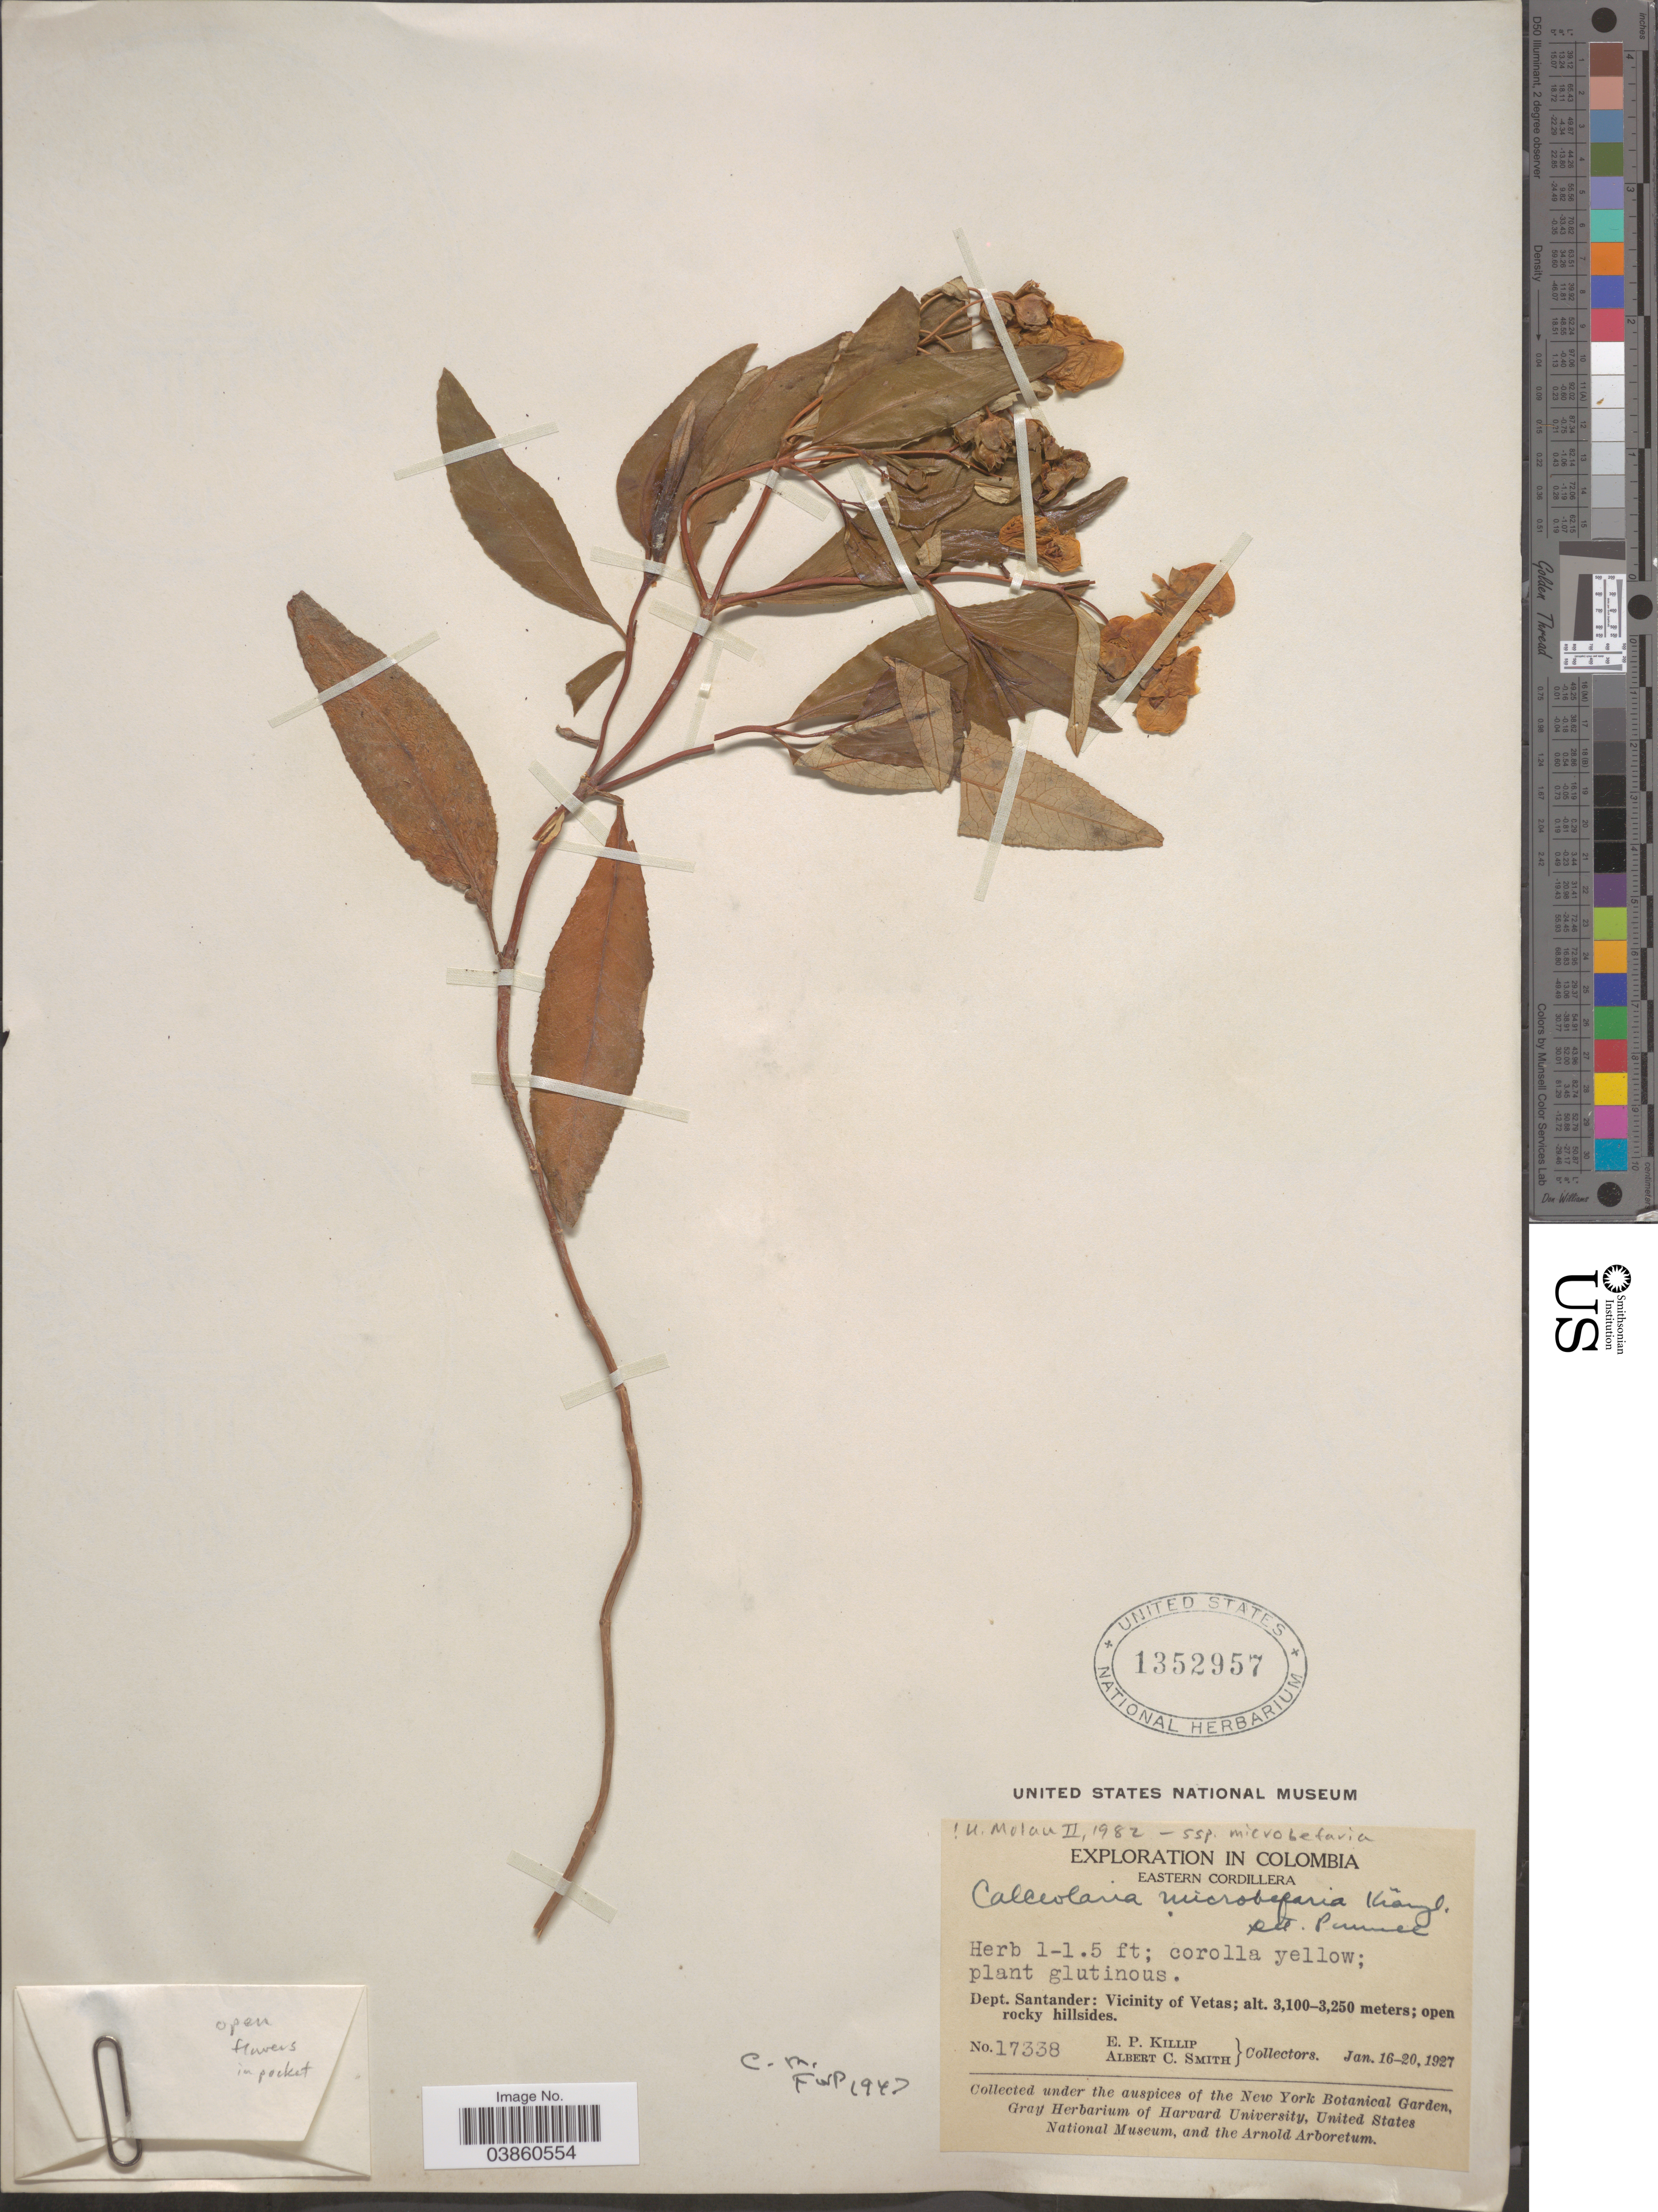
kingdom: Plantae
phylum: Tracheophyta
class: Magnoliopsida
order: Lamiales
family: Calceolariaceae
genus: Calceolaria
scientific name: Calceolaria microbefaria subsp. microbefaria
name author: Kränzl.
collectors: E. P. Killip & A. C. Smith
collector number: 17338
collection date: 1927-01-16/1927-01-20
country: Colombia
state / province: Santander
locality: Eastern Cordillera. Dept. Santander: Vicinity of Vetas.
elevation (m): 3100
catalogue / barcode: US 1352957